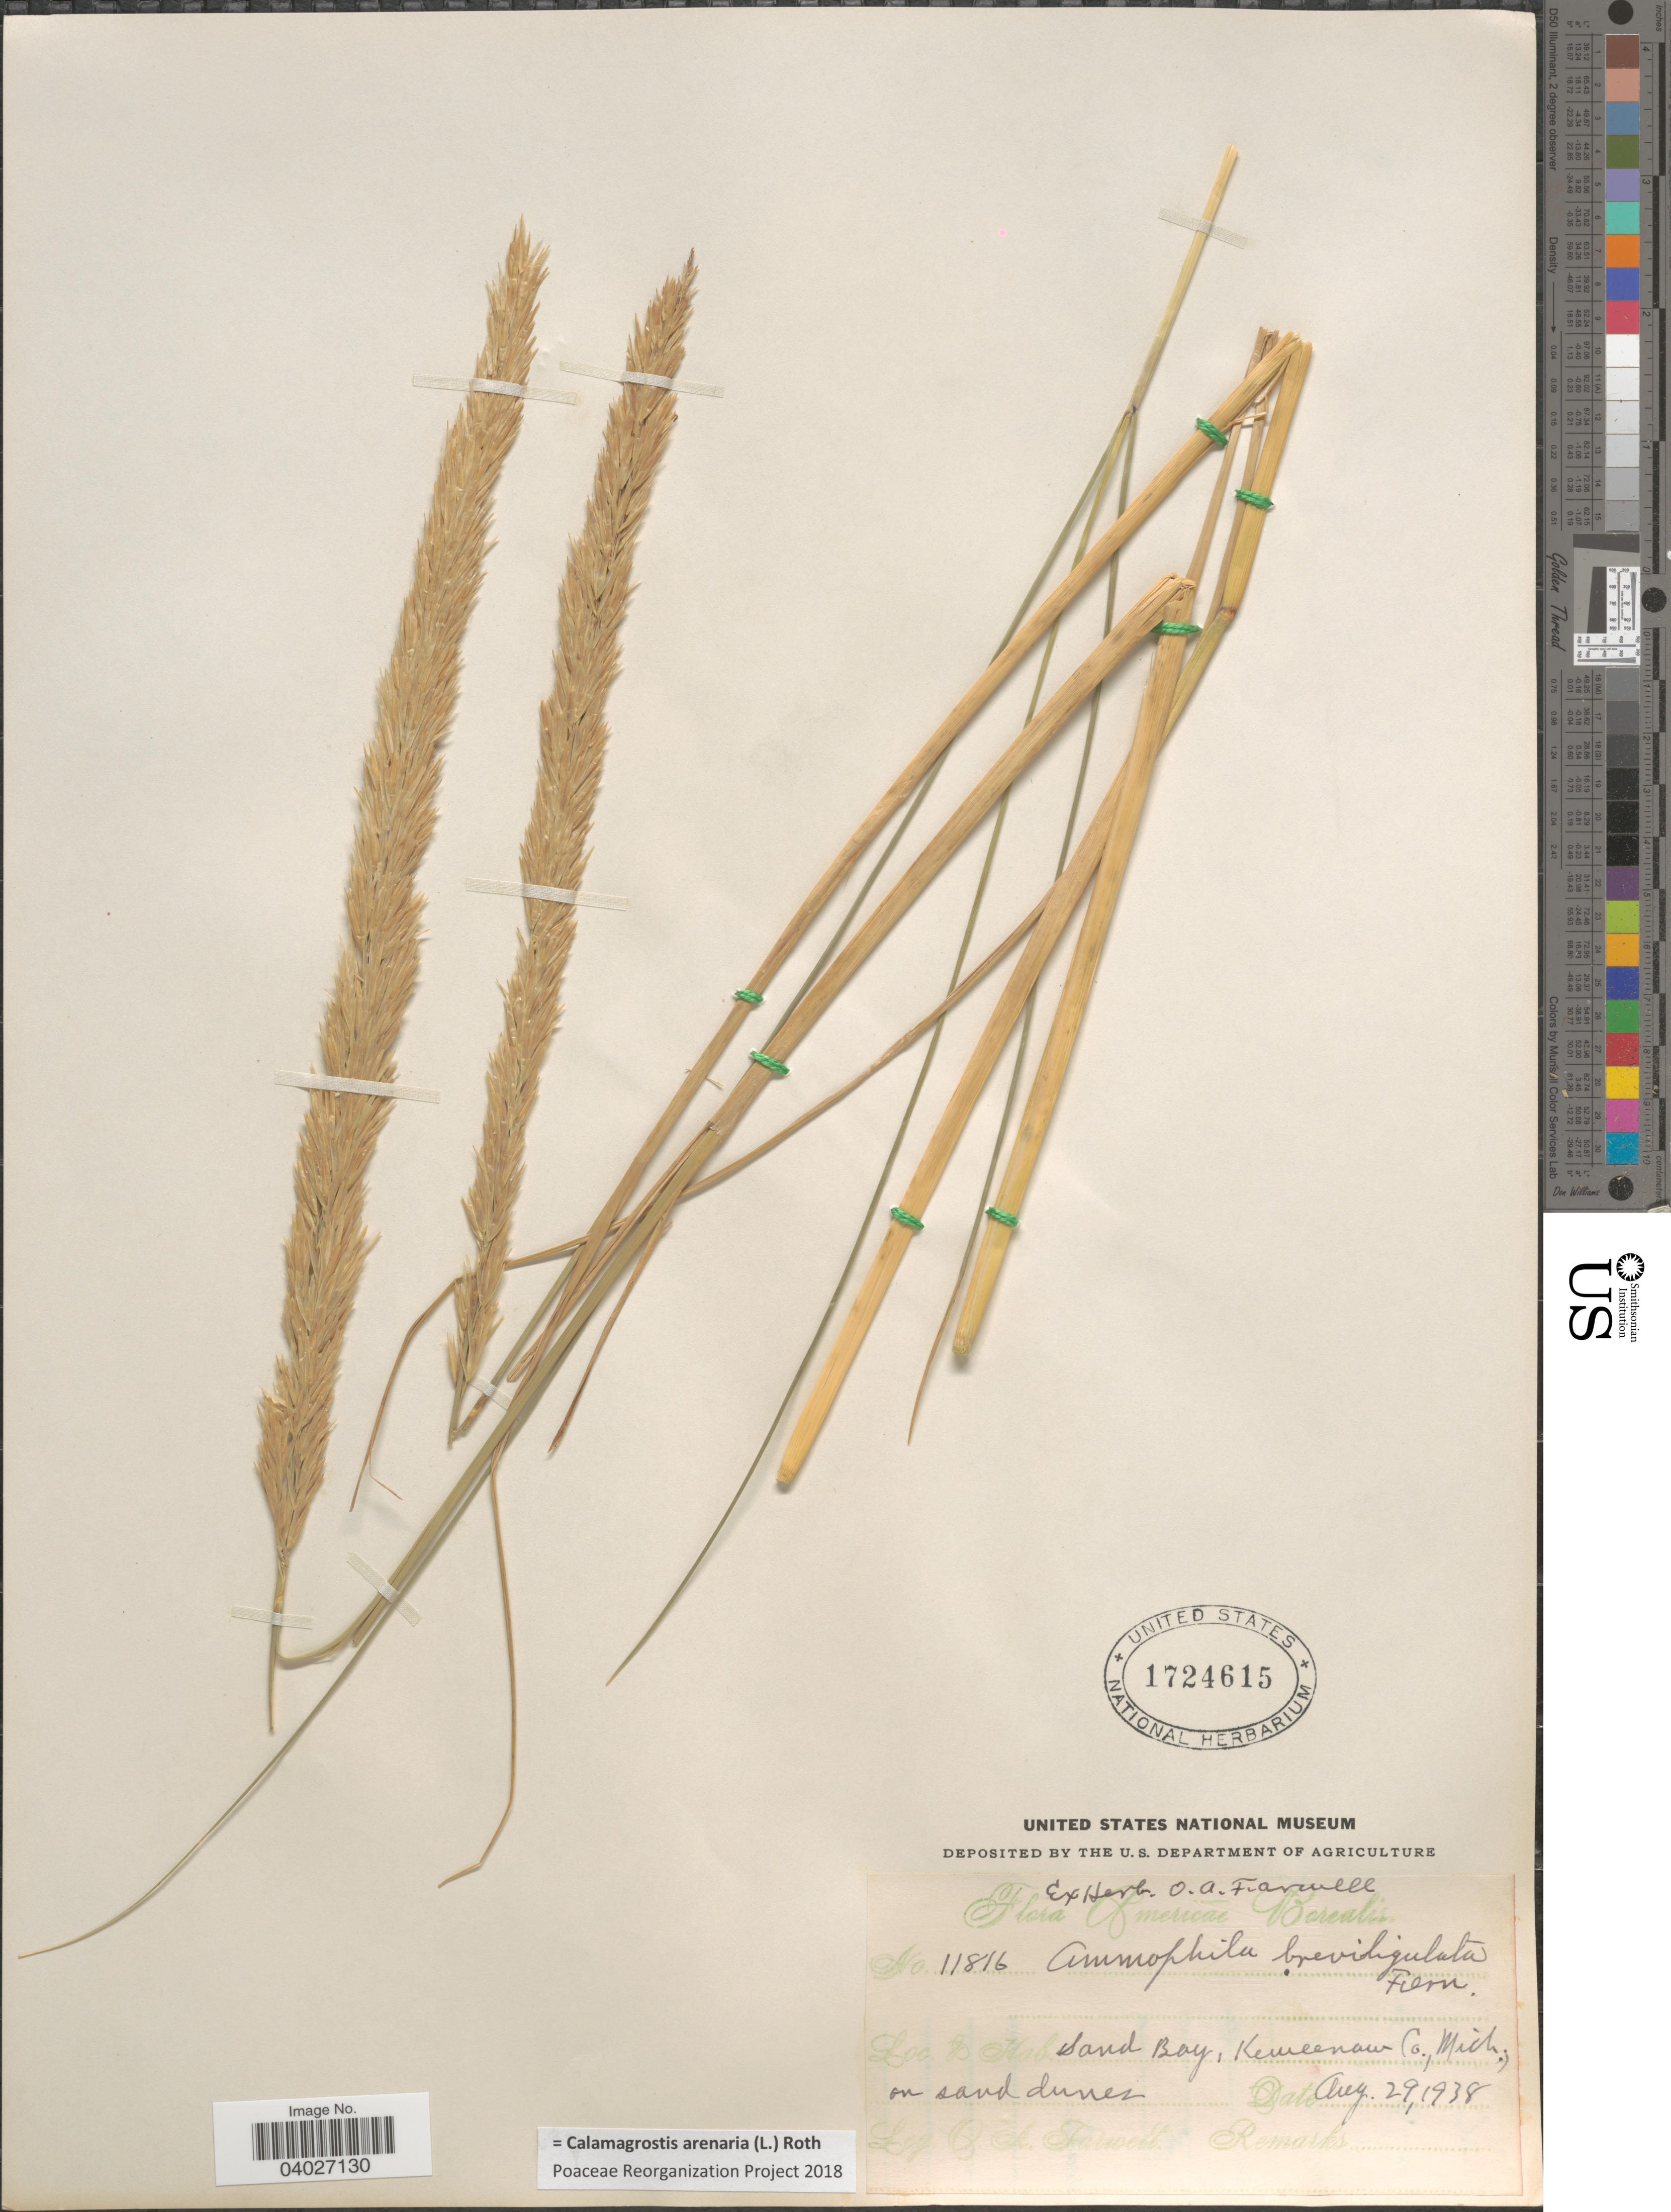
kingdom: Plantae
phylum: Tracheophyta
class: Liliopsida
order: Poales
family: Poaceae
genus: Calamagrostis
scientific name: Calamagrostis arenaria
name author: (L.) Roth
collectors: O. Farwell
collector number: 11816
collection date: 1938-08-29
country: United States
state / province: Michigan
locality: Americae Borealis. Sand Bay, Keweenaw Co.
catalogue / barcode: US 1724615